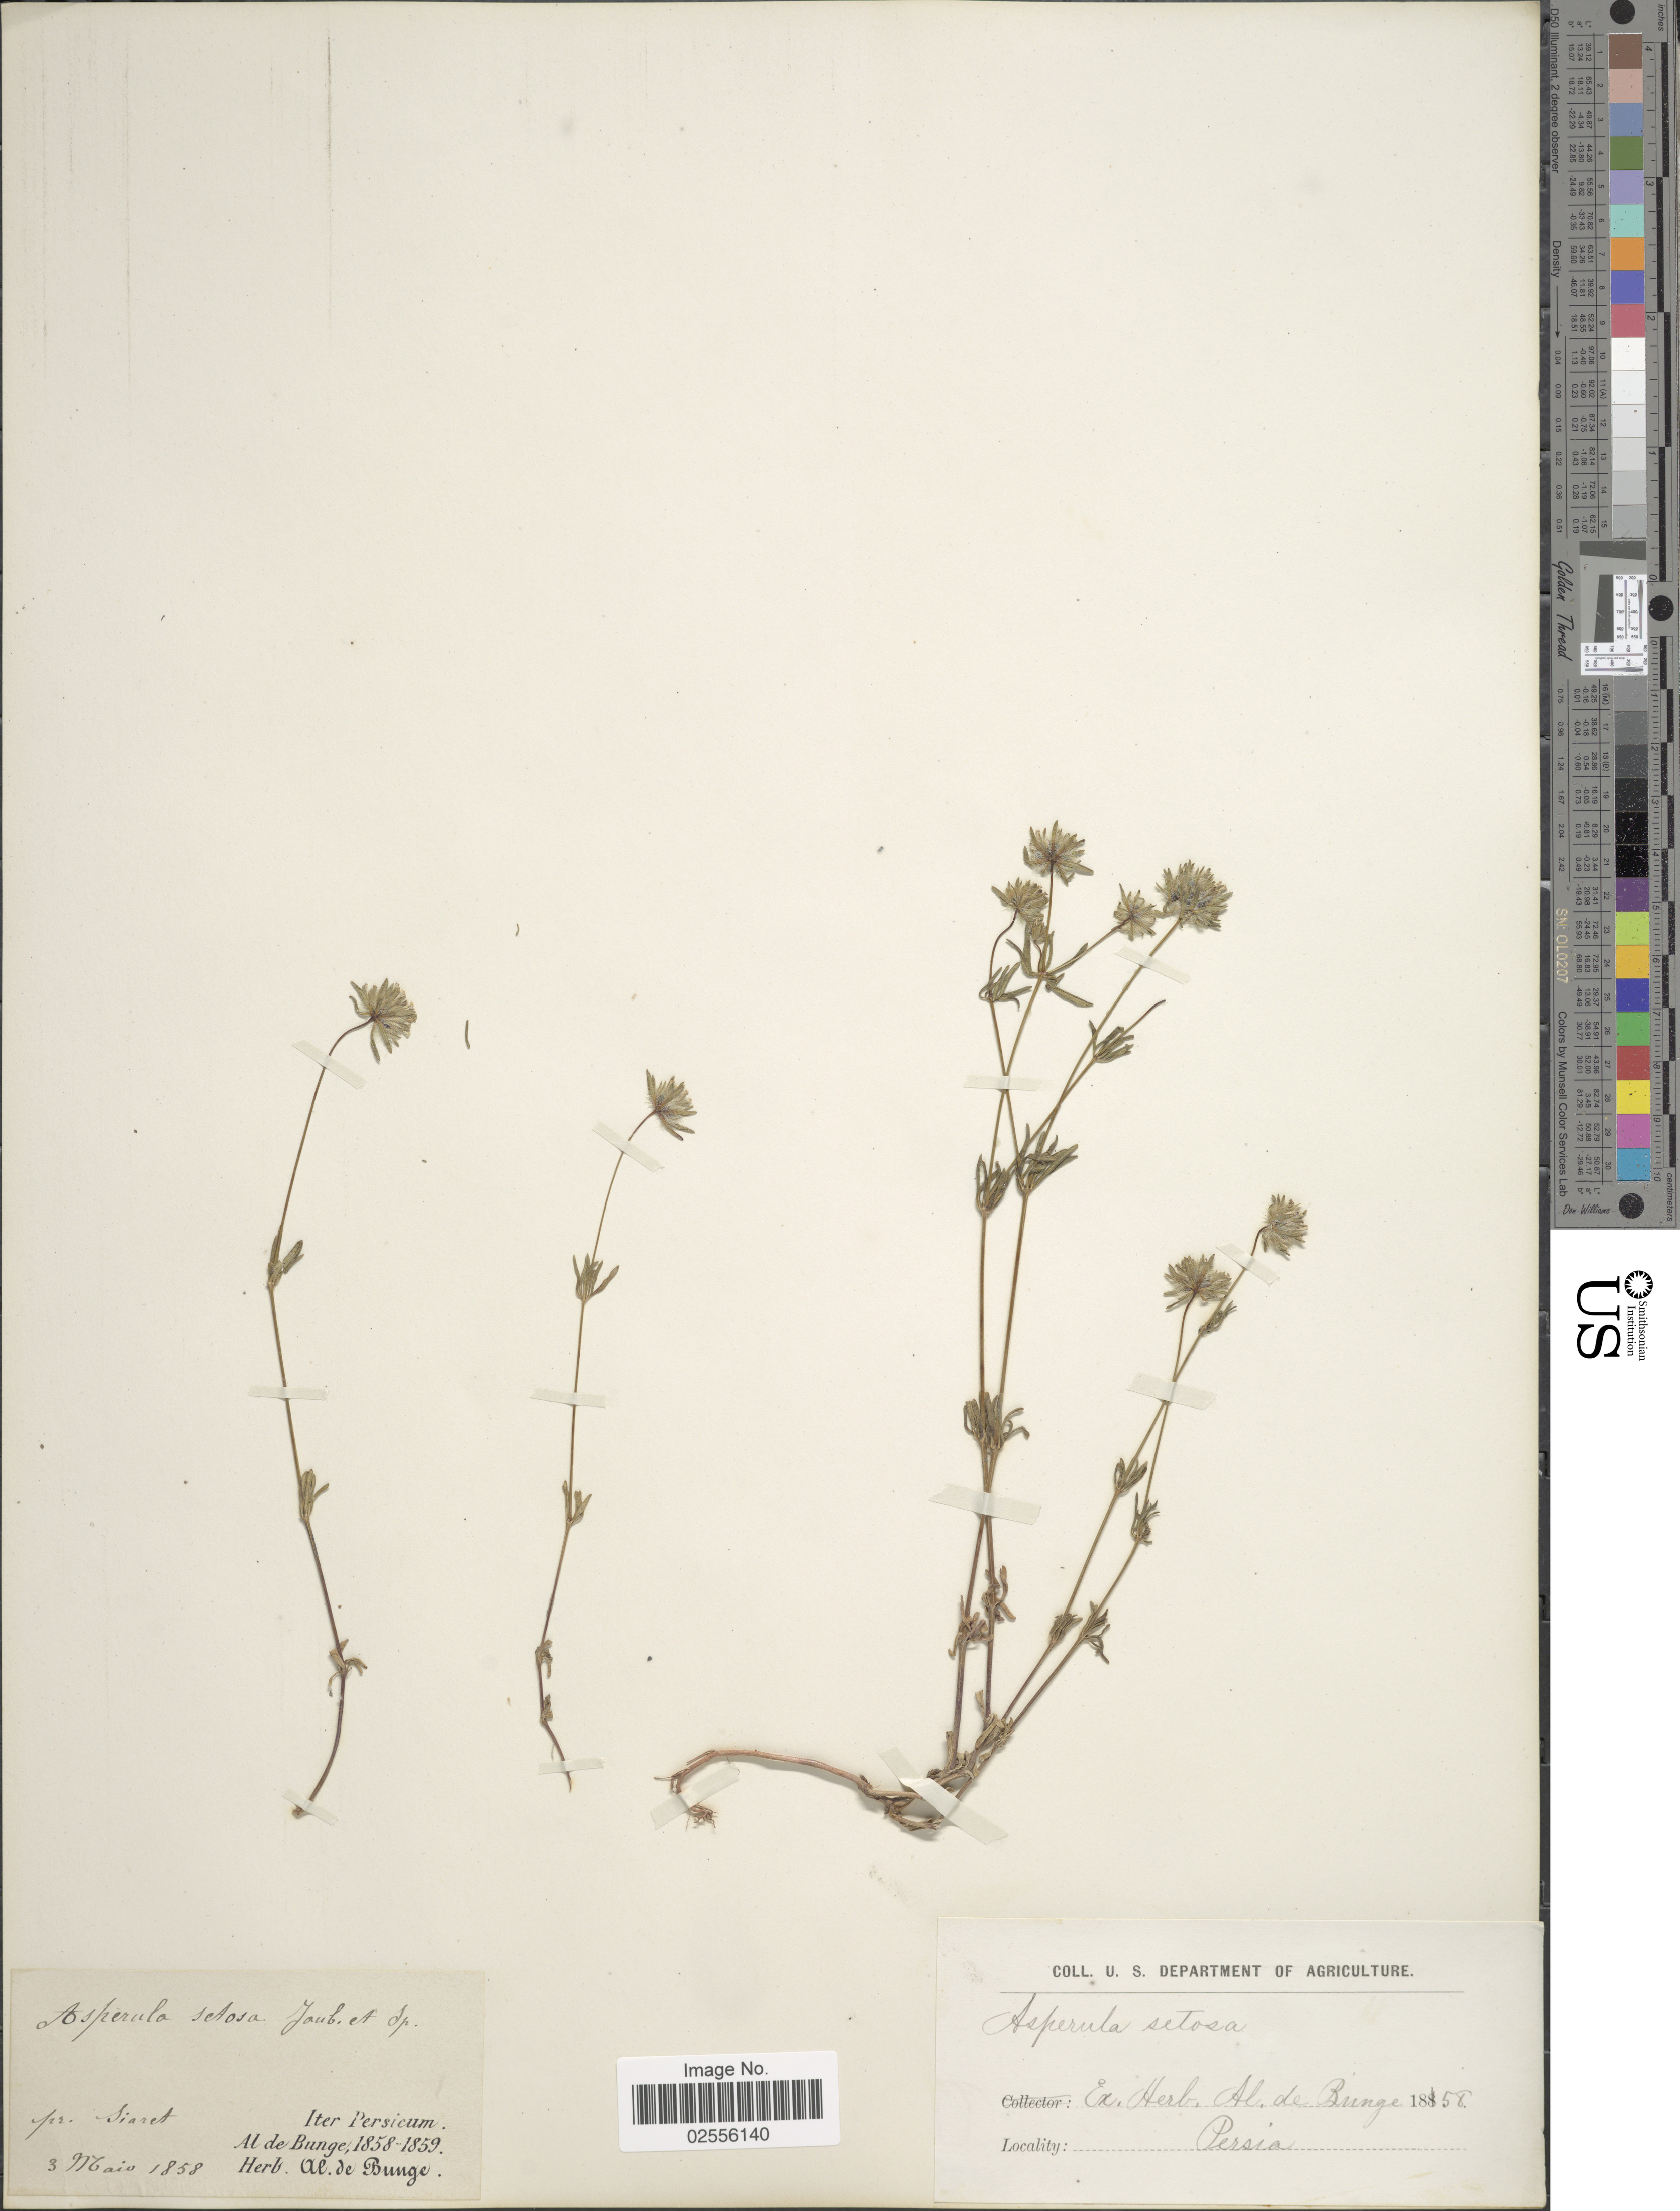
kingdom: Plantae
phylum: Tracheophyta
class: Magnoliopsida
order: Gentianales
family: Rubiaceae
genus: Asperula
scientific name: Asperula setosa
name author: Jaub. & Spach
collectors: A. de Bunge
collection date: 1858-05-03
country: Iran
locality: Iter Persicum, pr. Siaret [interpreted]